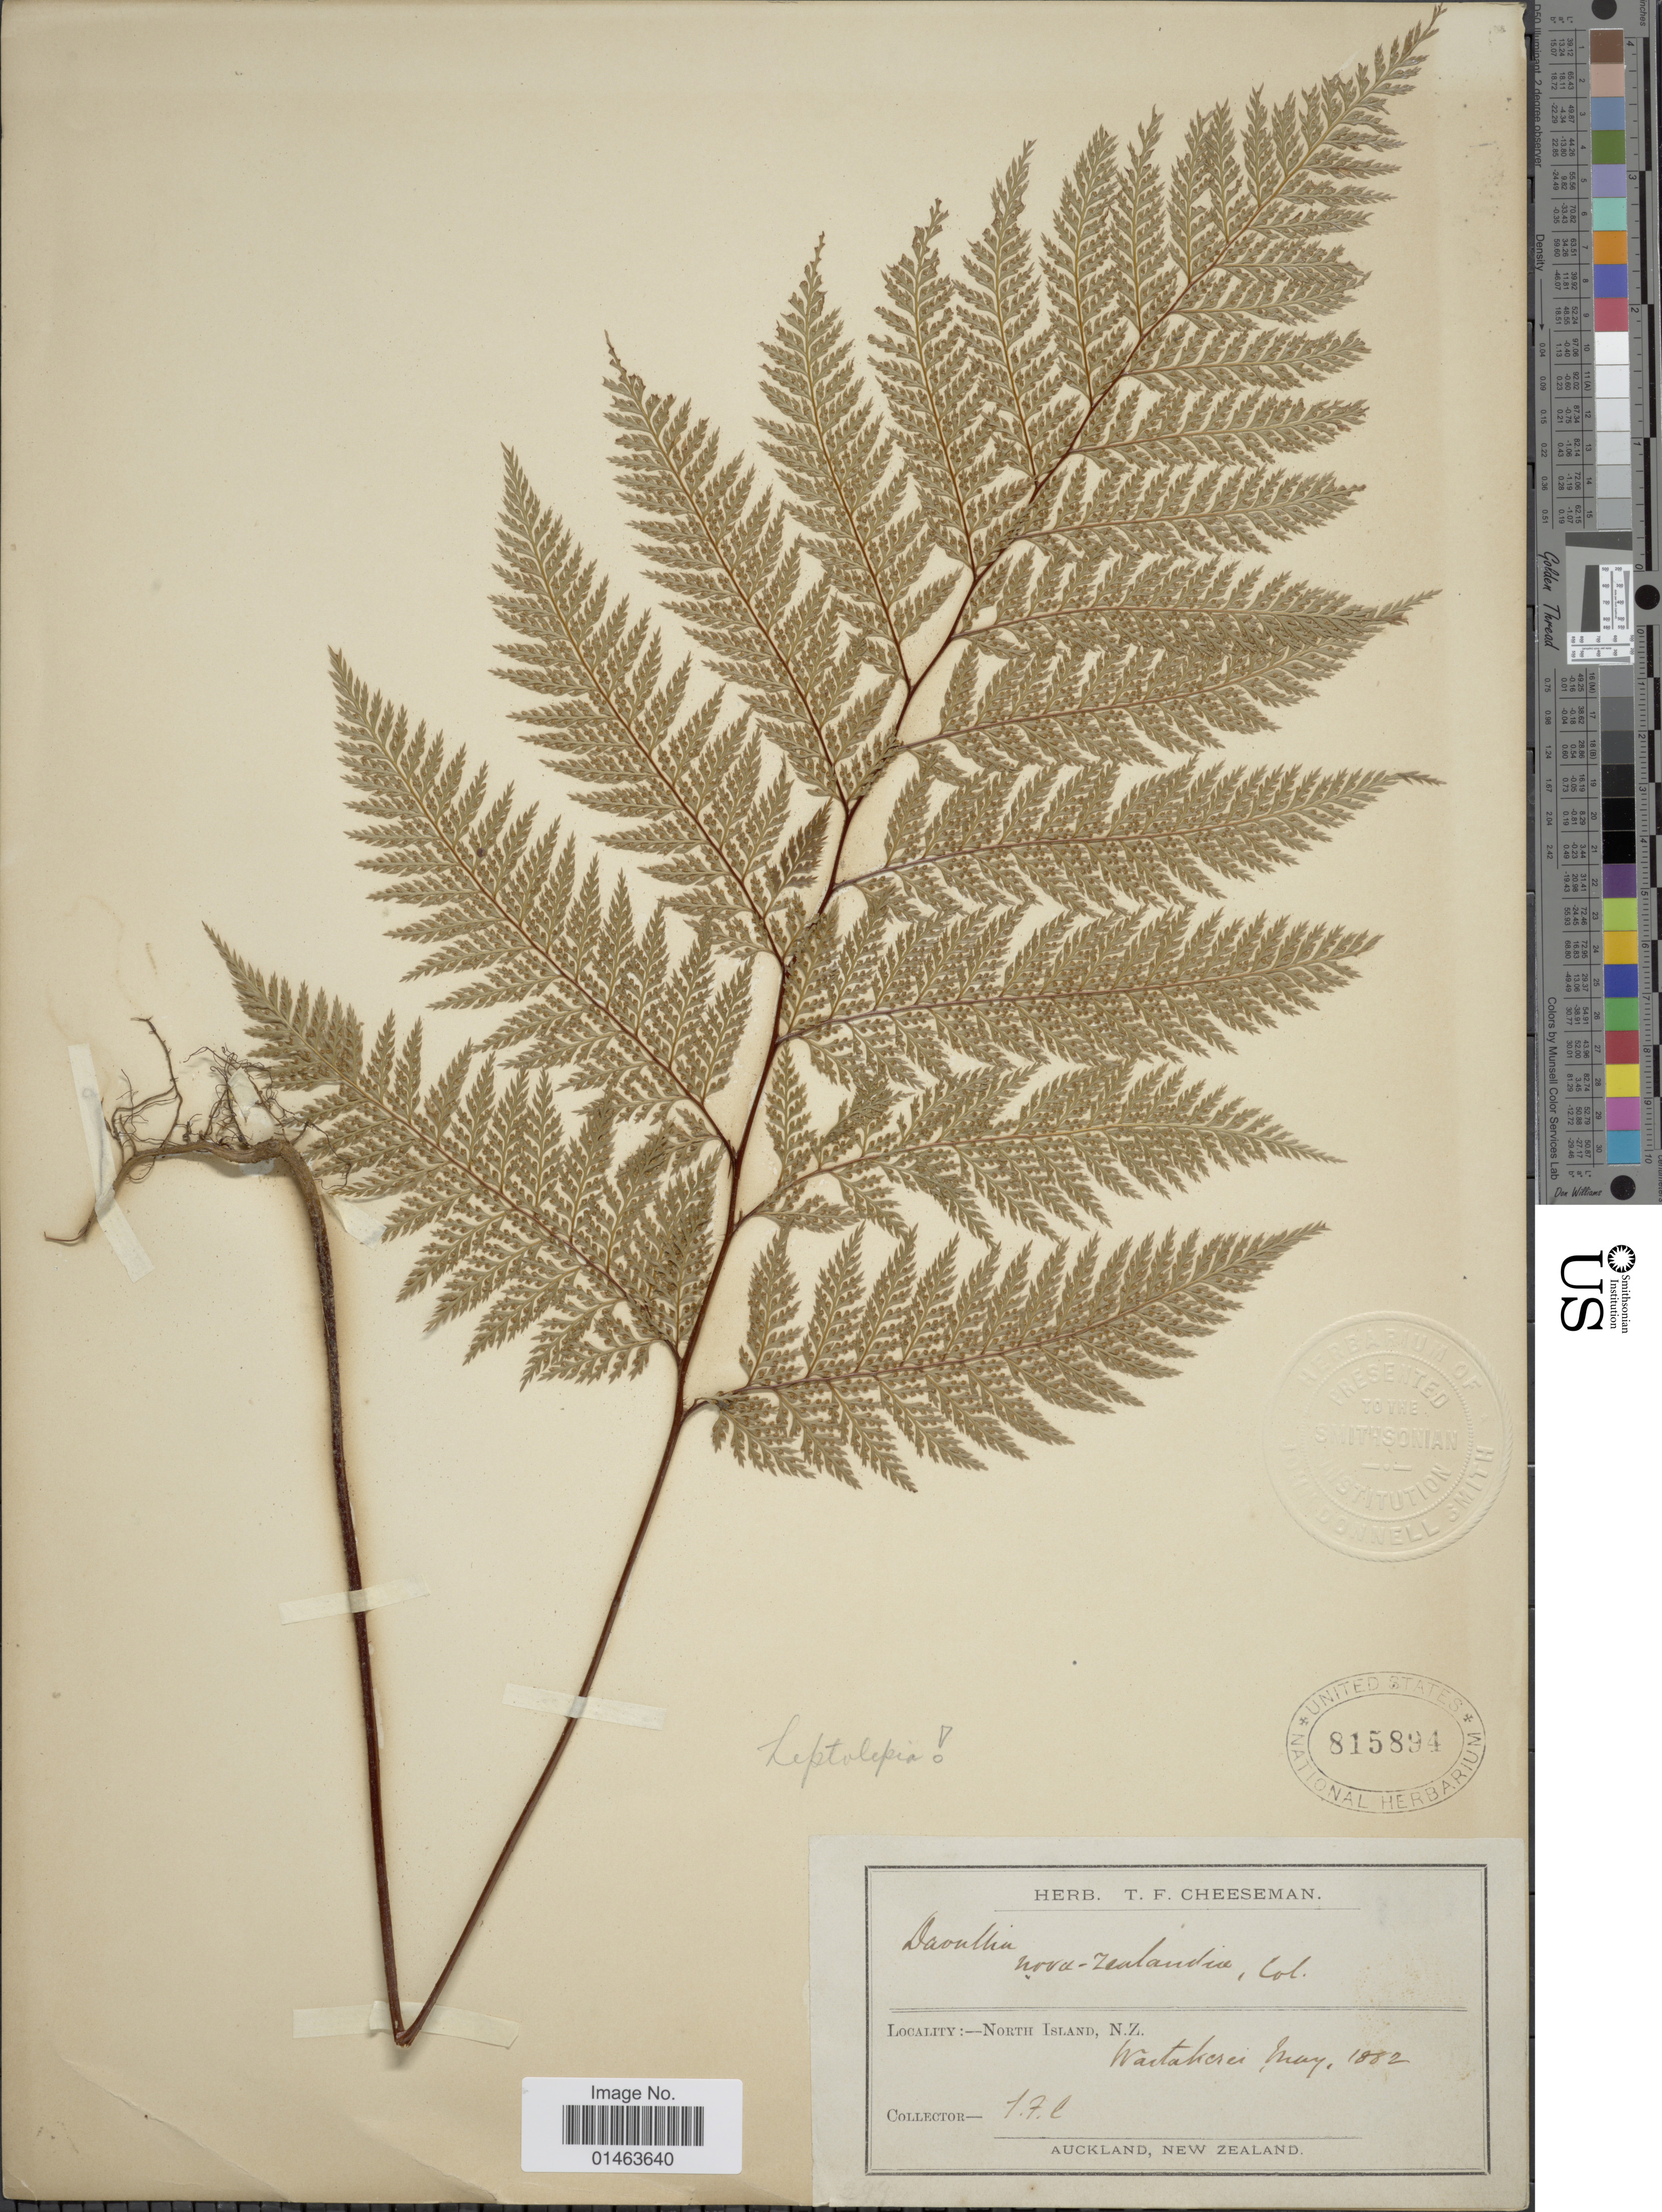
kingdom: Plantae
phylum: Tracheophyta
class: Polypodiopsida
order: Polypodiales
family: Dennstaedtiaceae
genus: Leptolepia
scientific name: Leptolepia novae-zelandiae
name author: (Colenso) Mett. ex Diels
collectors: T. F. Cheeseman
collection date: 1882-05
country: New Zealand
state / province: Auckland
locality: New Zealand. Auckland, North Island, N.Z., Waitakerei.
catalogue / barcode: US 815894